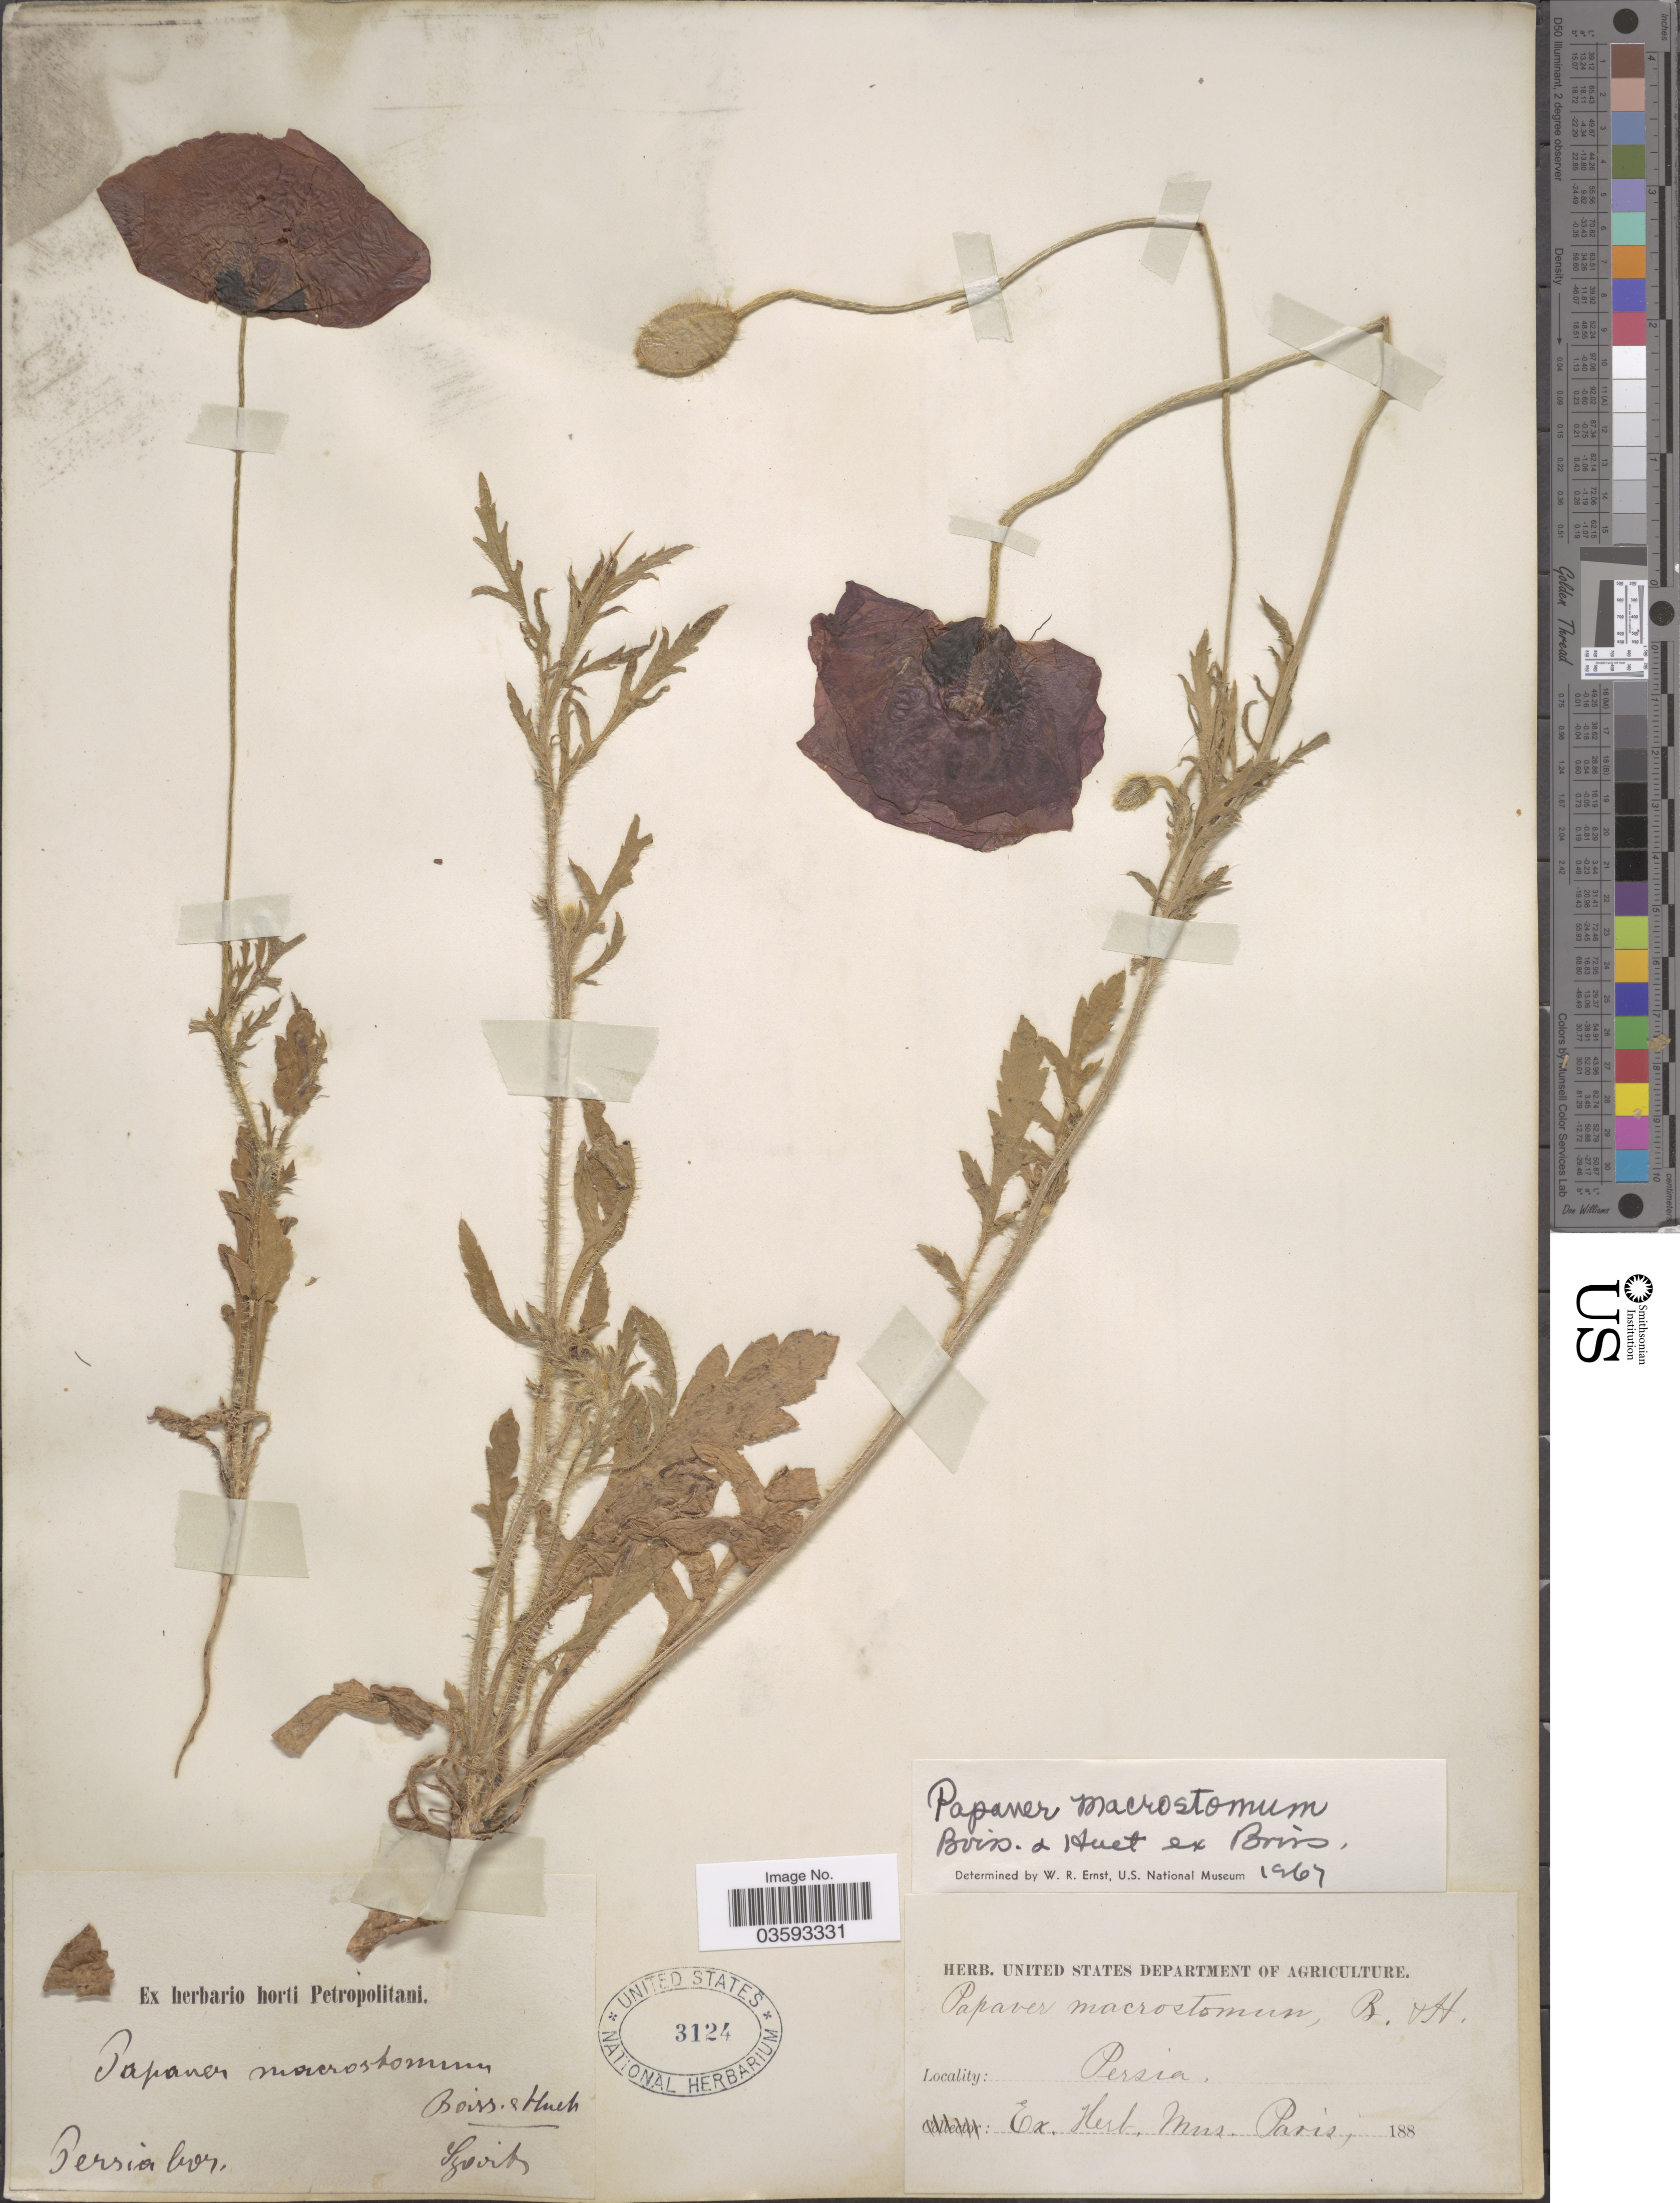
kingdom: Plantae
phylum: Tracheophyta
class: Magnoliopsida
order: Ranunculales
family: Papaveraceae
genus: Papaver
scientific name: Papaver macrostomum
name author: Boiss. & A. Huet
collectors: Szovits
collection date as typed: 188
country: Iran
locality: Persia bor. Persia.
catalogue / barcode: US 3124